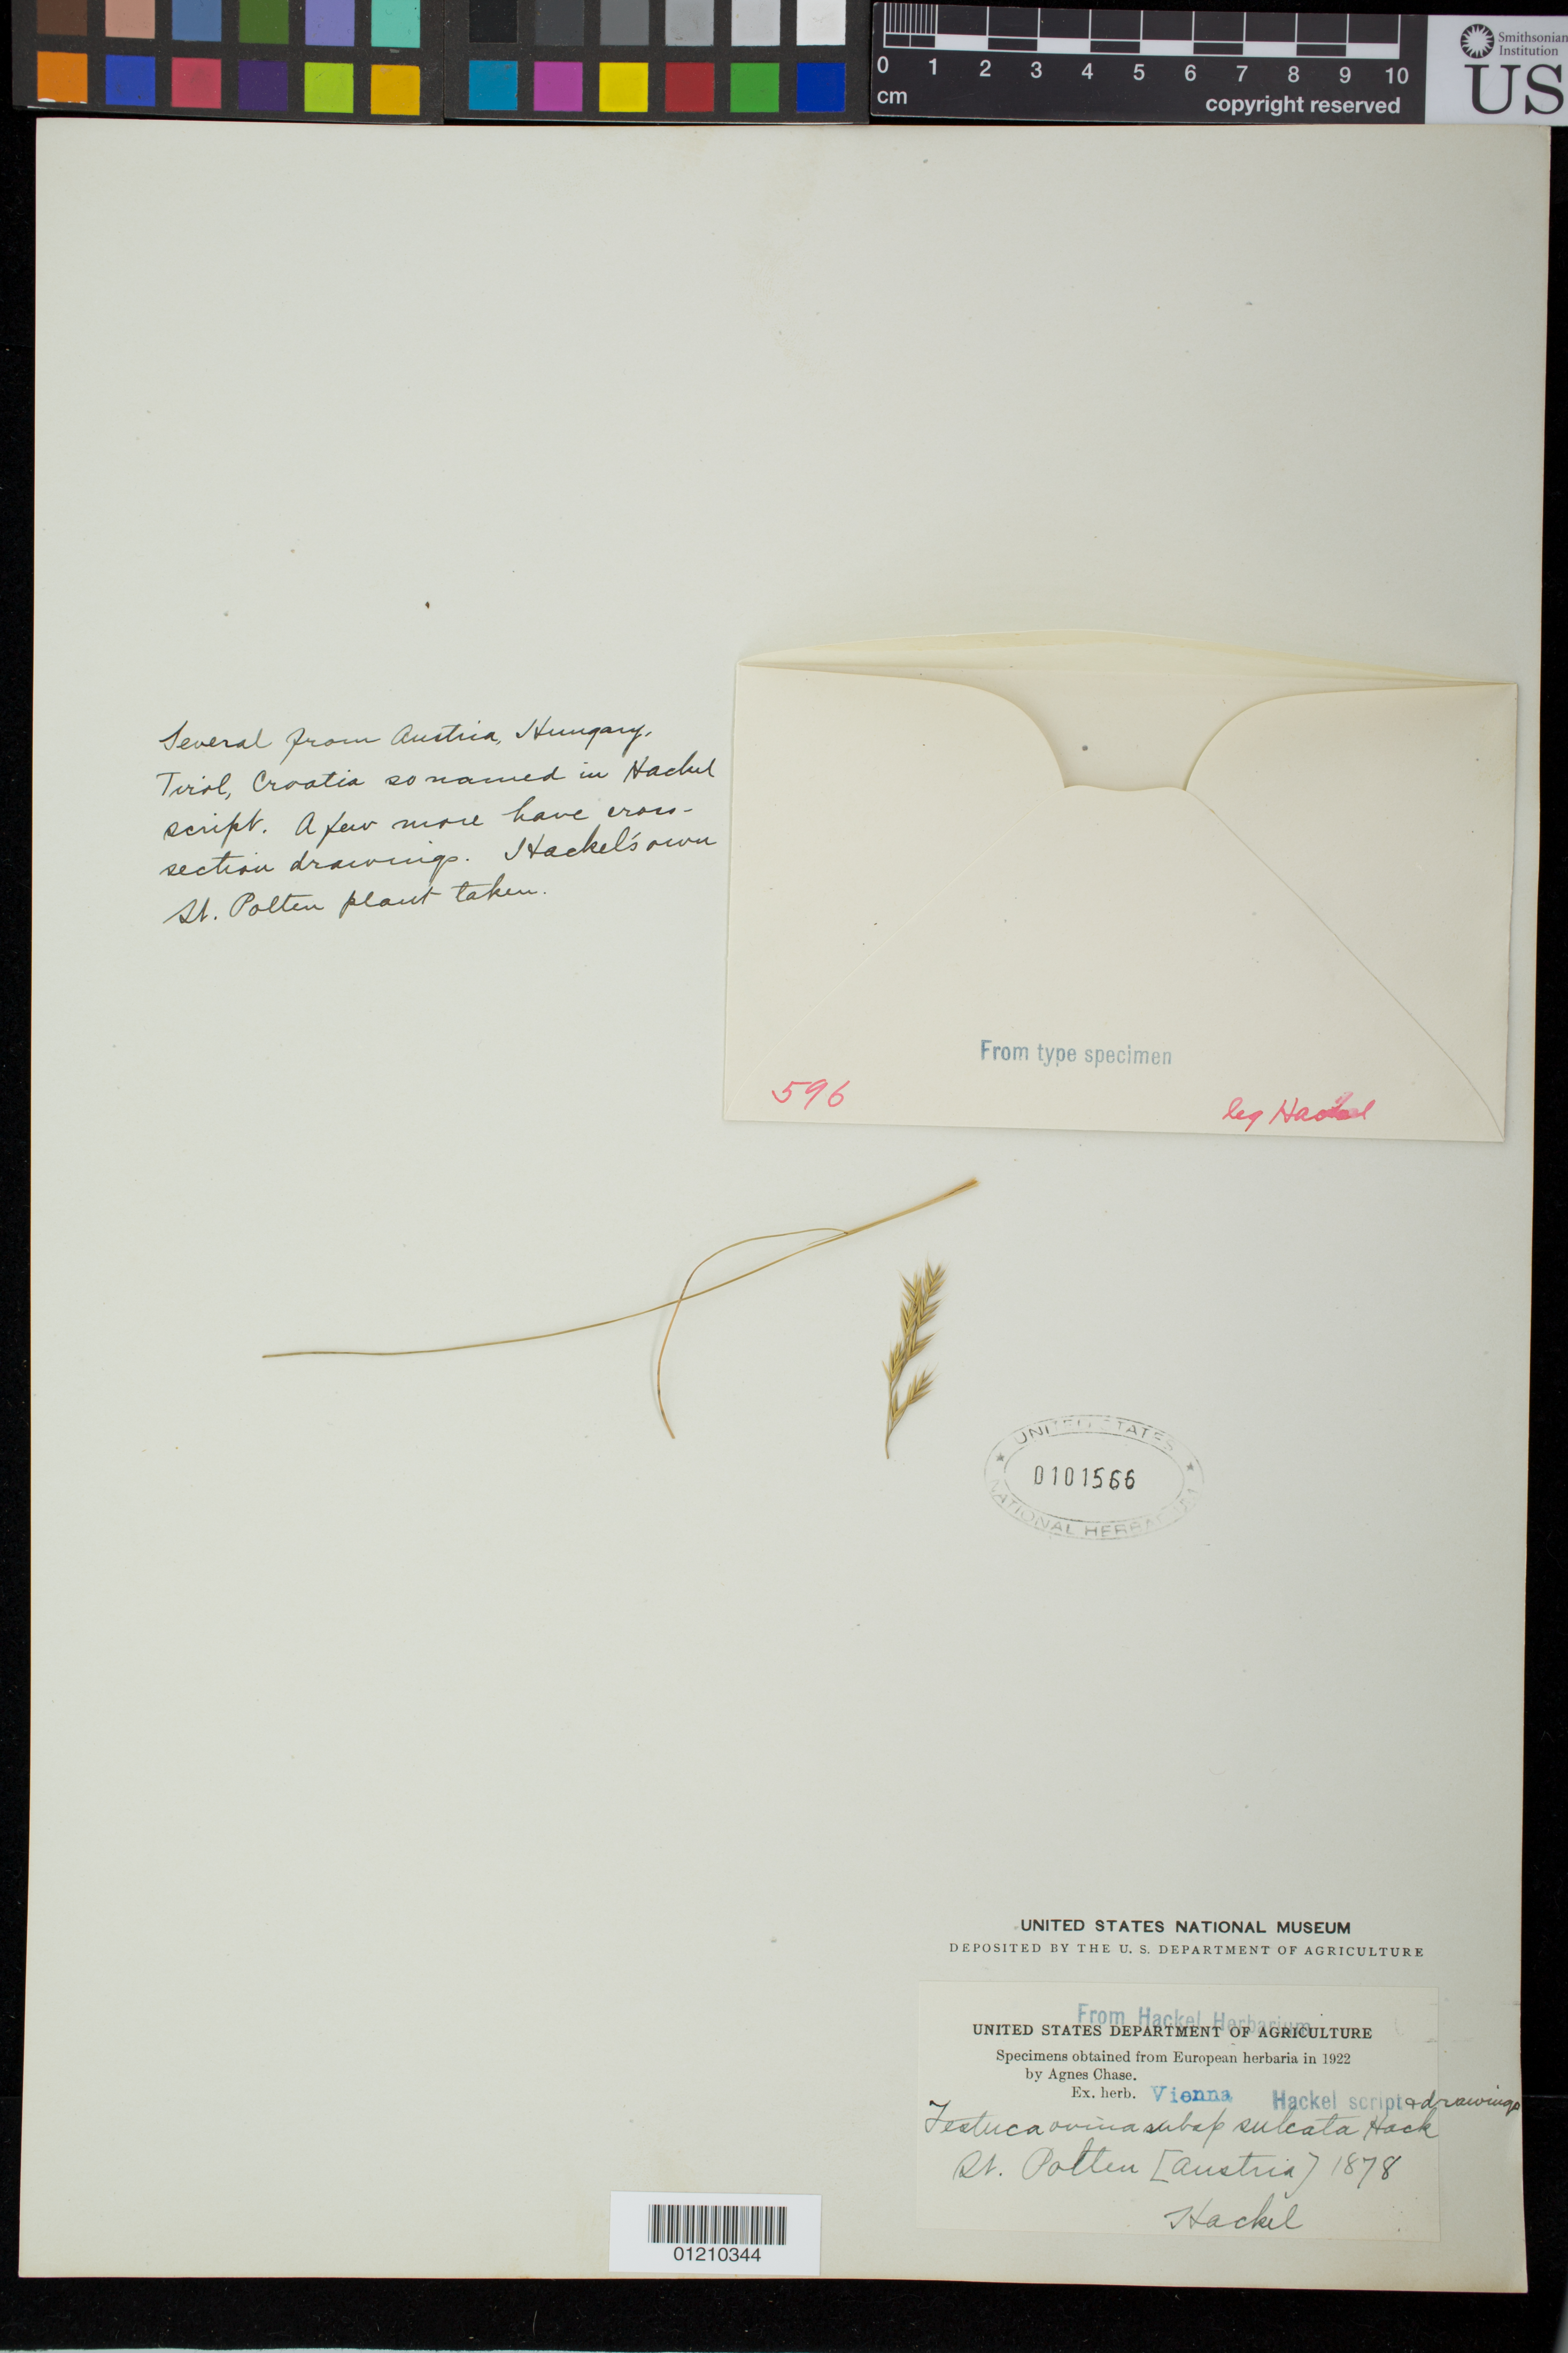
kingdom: Plantae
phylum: Tracheophyta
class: Liliopsida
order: Poales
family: Poaceae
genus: Festuca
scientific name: Festuca ovina var. sulcata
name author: Hack.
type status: Type Collection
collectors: E. Hackel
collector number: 596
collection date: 1878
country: Austria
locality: St. Pölten.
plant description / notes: Fragmentary material of type specimen ex herb. Vienna.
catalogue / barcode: US 101566